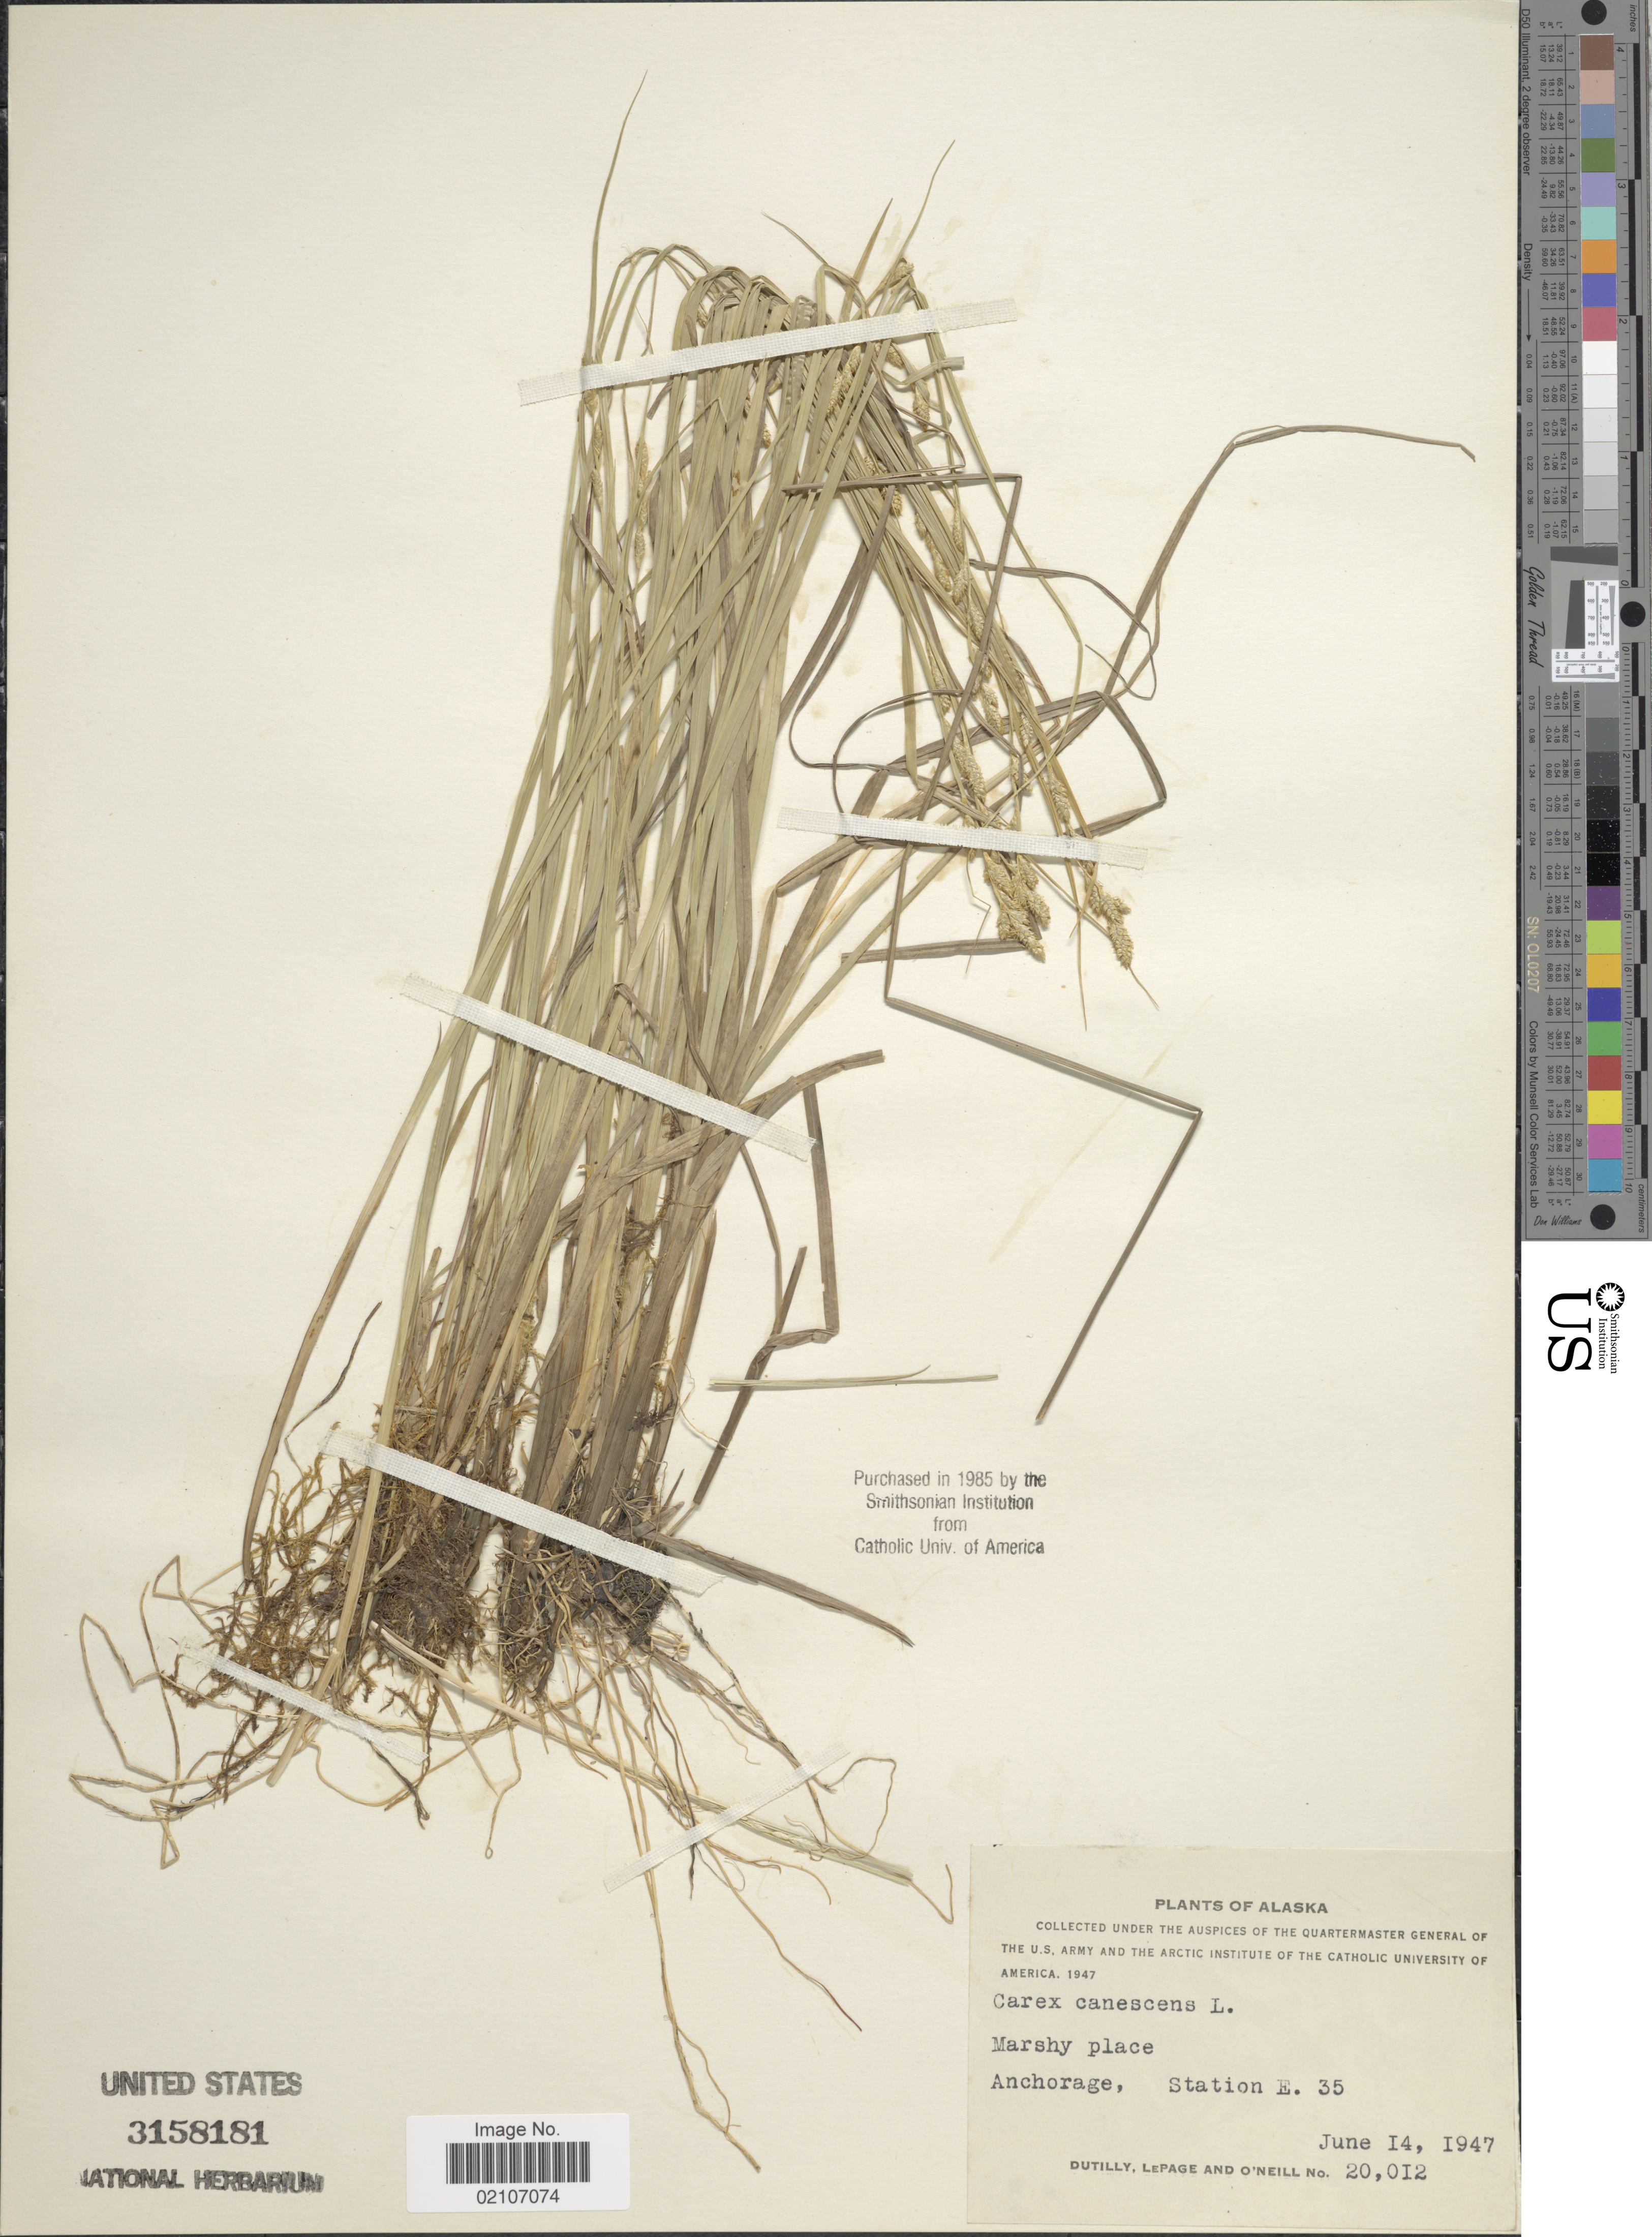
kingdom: Plantae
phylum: Tracheophyta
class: Liliopsida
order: Poales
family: Cyperaceae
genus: Carex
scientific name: Carex canescens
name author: L.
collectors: -. Dutilly, -. LePage & O'Neil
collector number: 20125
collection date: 1947-06-14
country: United States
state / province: Alaska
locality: Anchorage, Station E 35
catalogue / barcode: US 3158181